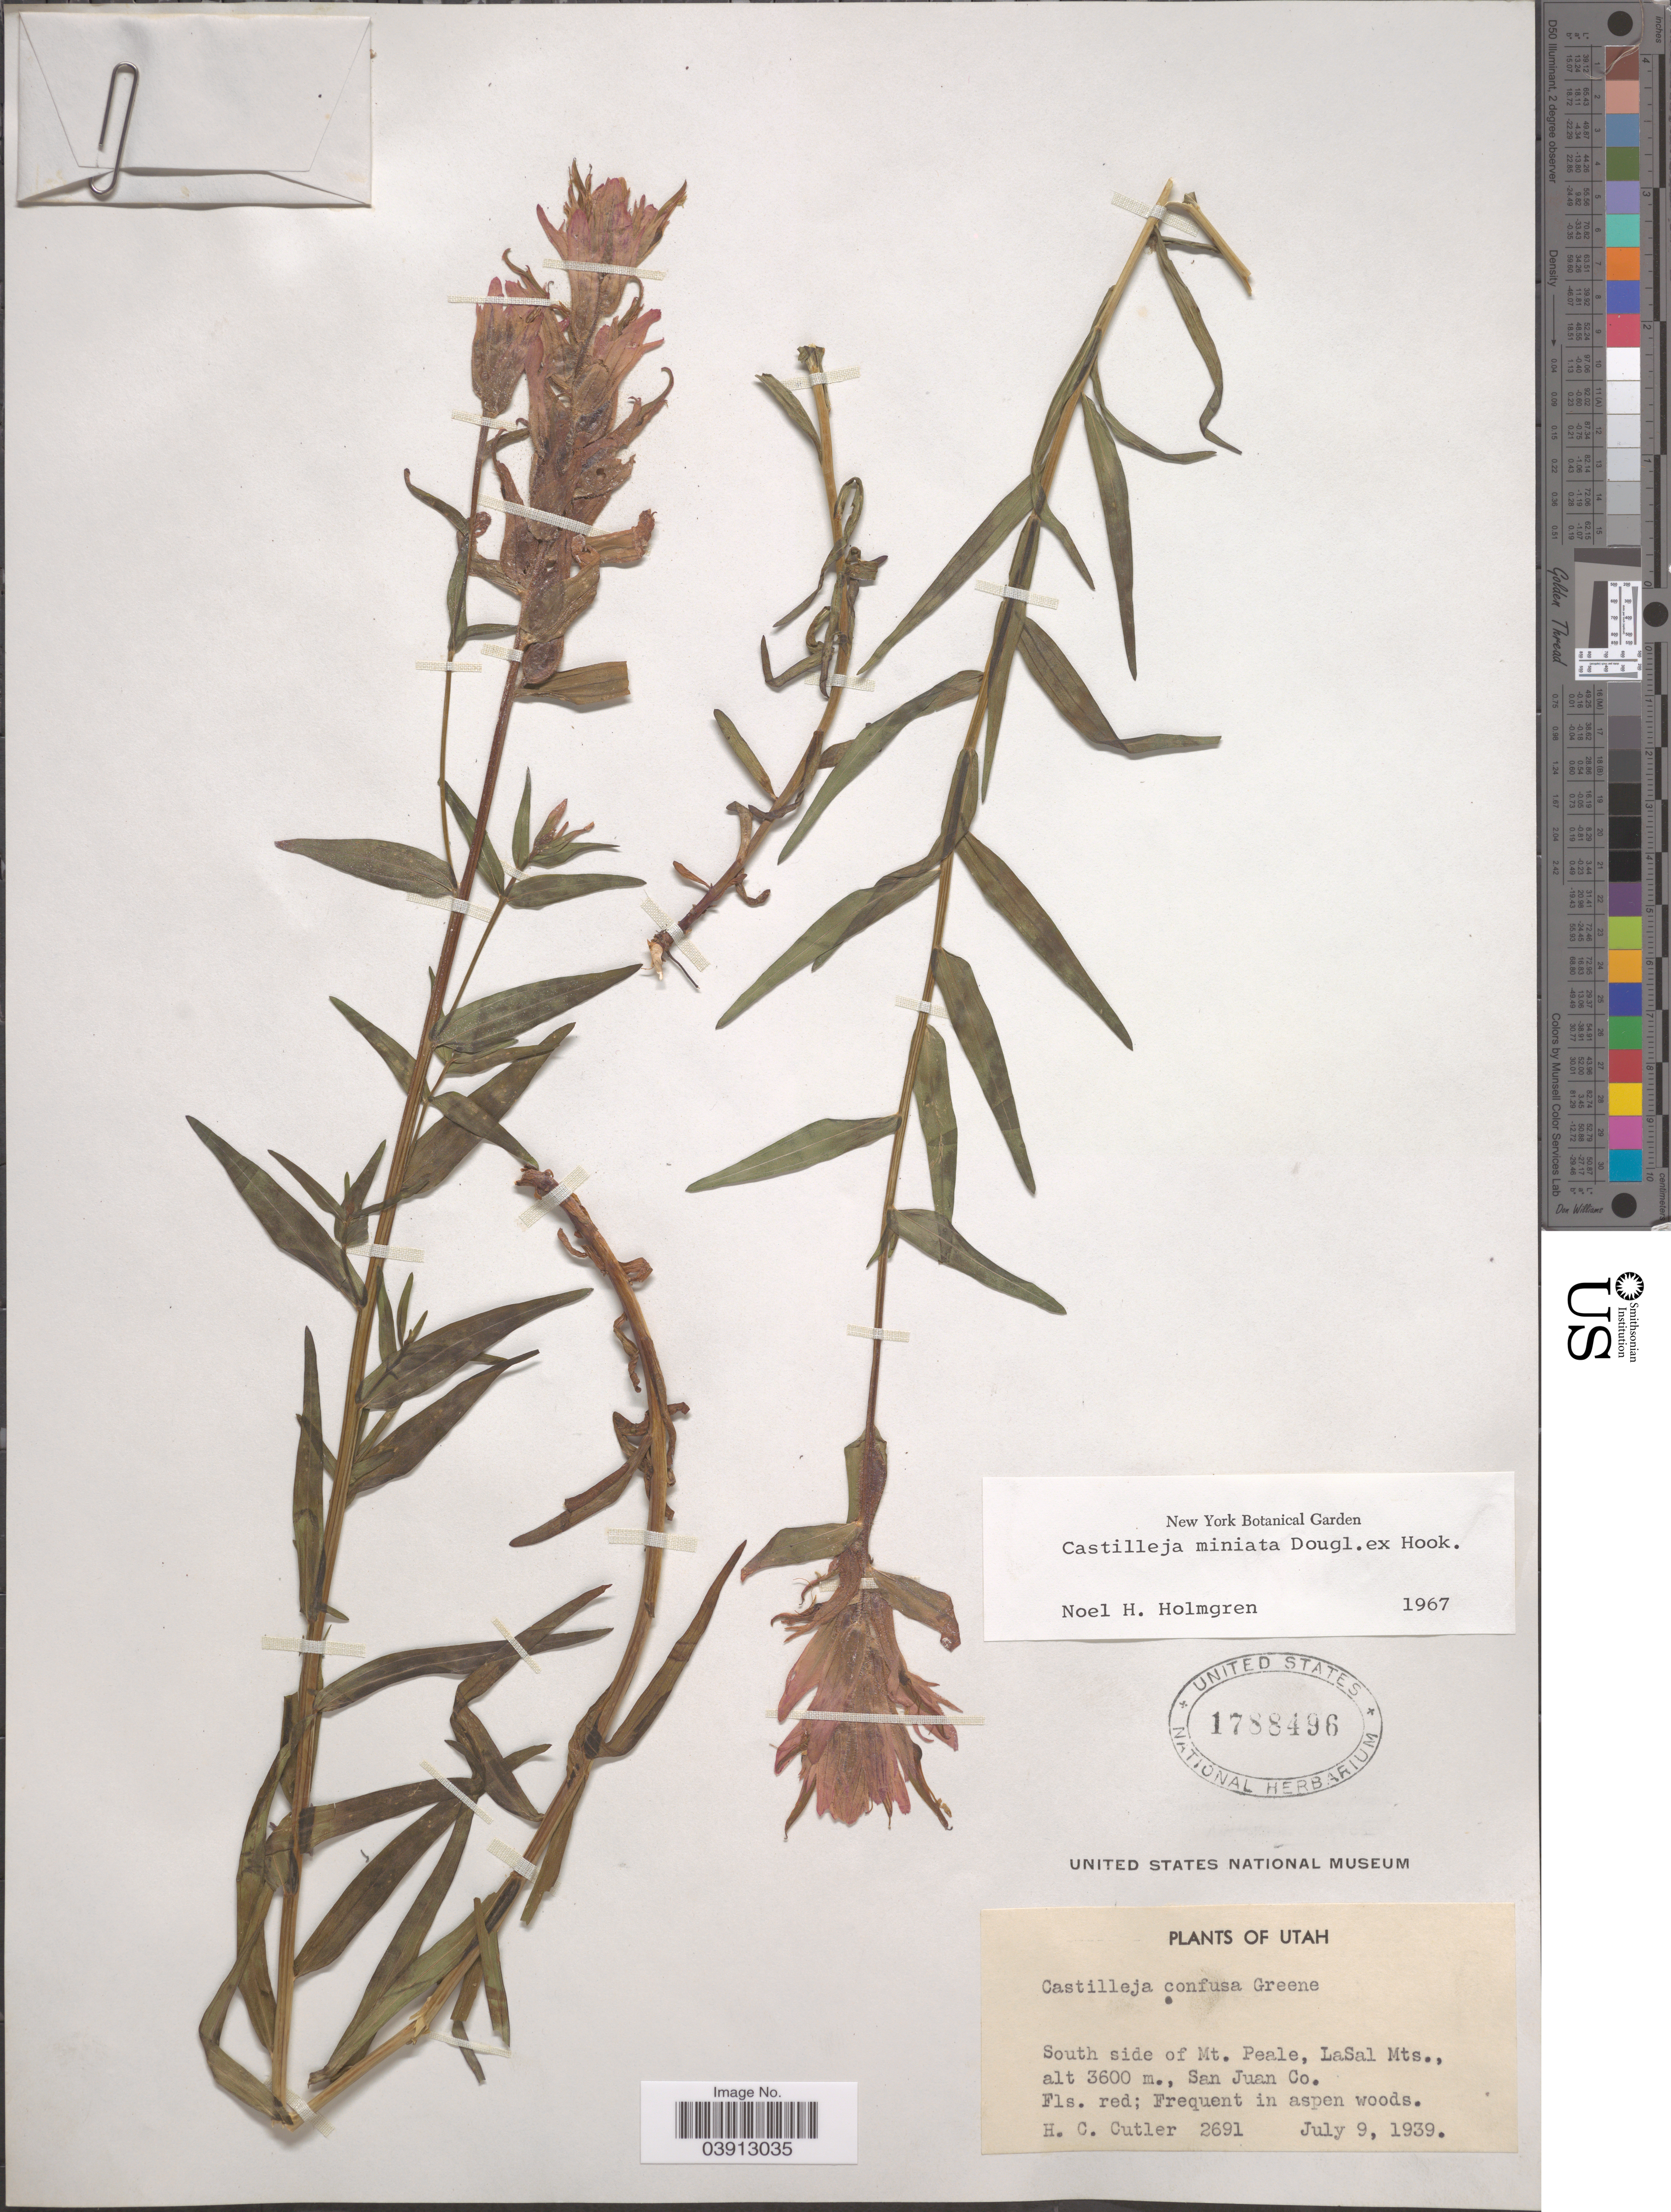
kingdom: Plantae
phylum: Tracheophyta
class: Magnoliopsida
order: Lamiales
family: Orobanchaceae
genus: Castilleja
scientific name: Castilleja miniata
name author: Douglas ex Hook.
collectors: H. C. Cutler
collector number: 2691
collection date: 1939-07-09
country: United States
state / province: Utah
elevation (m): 3600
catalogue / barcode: US 1788496